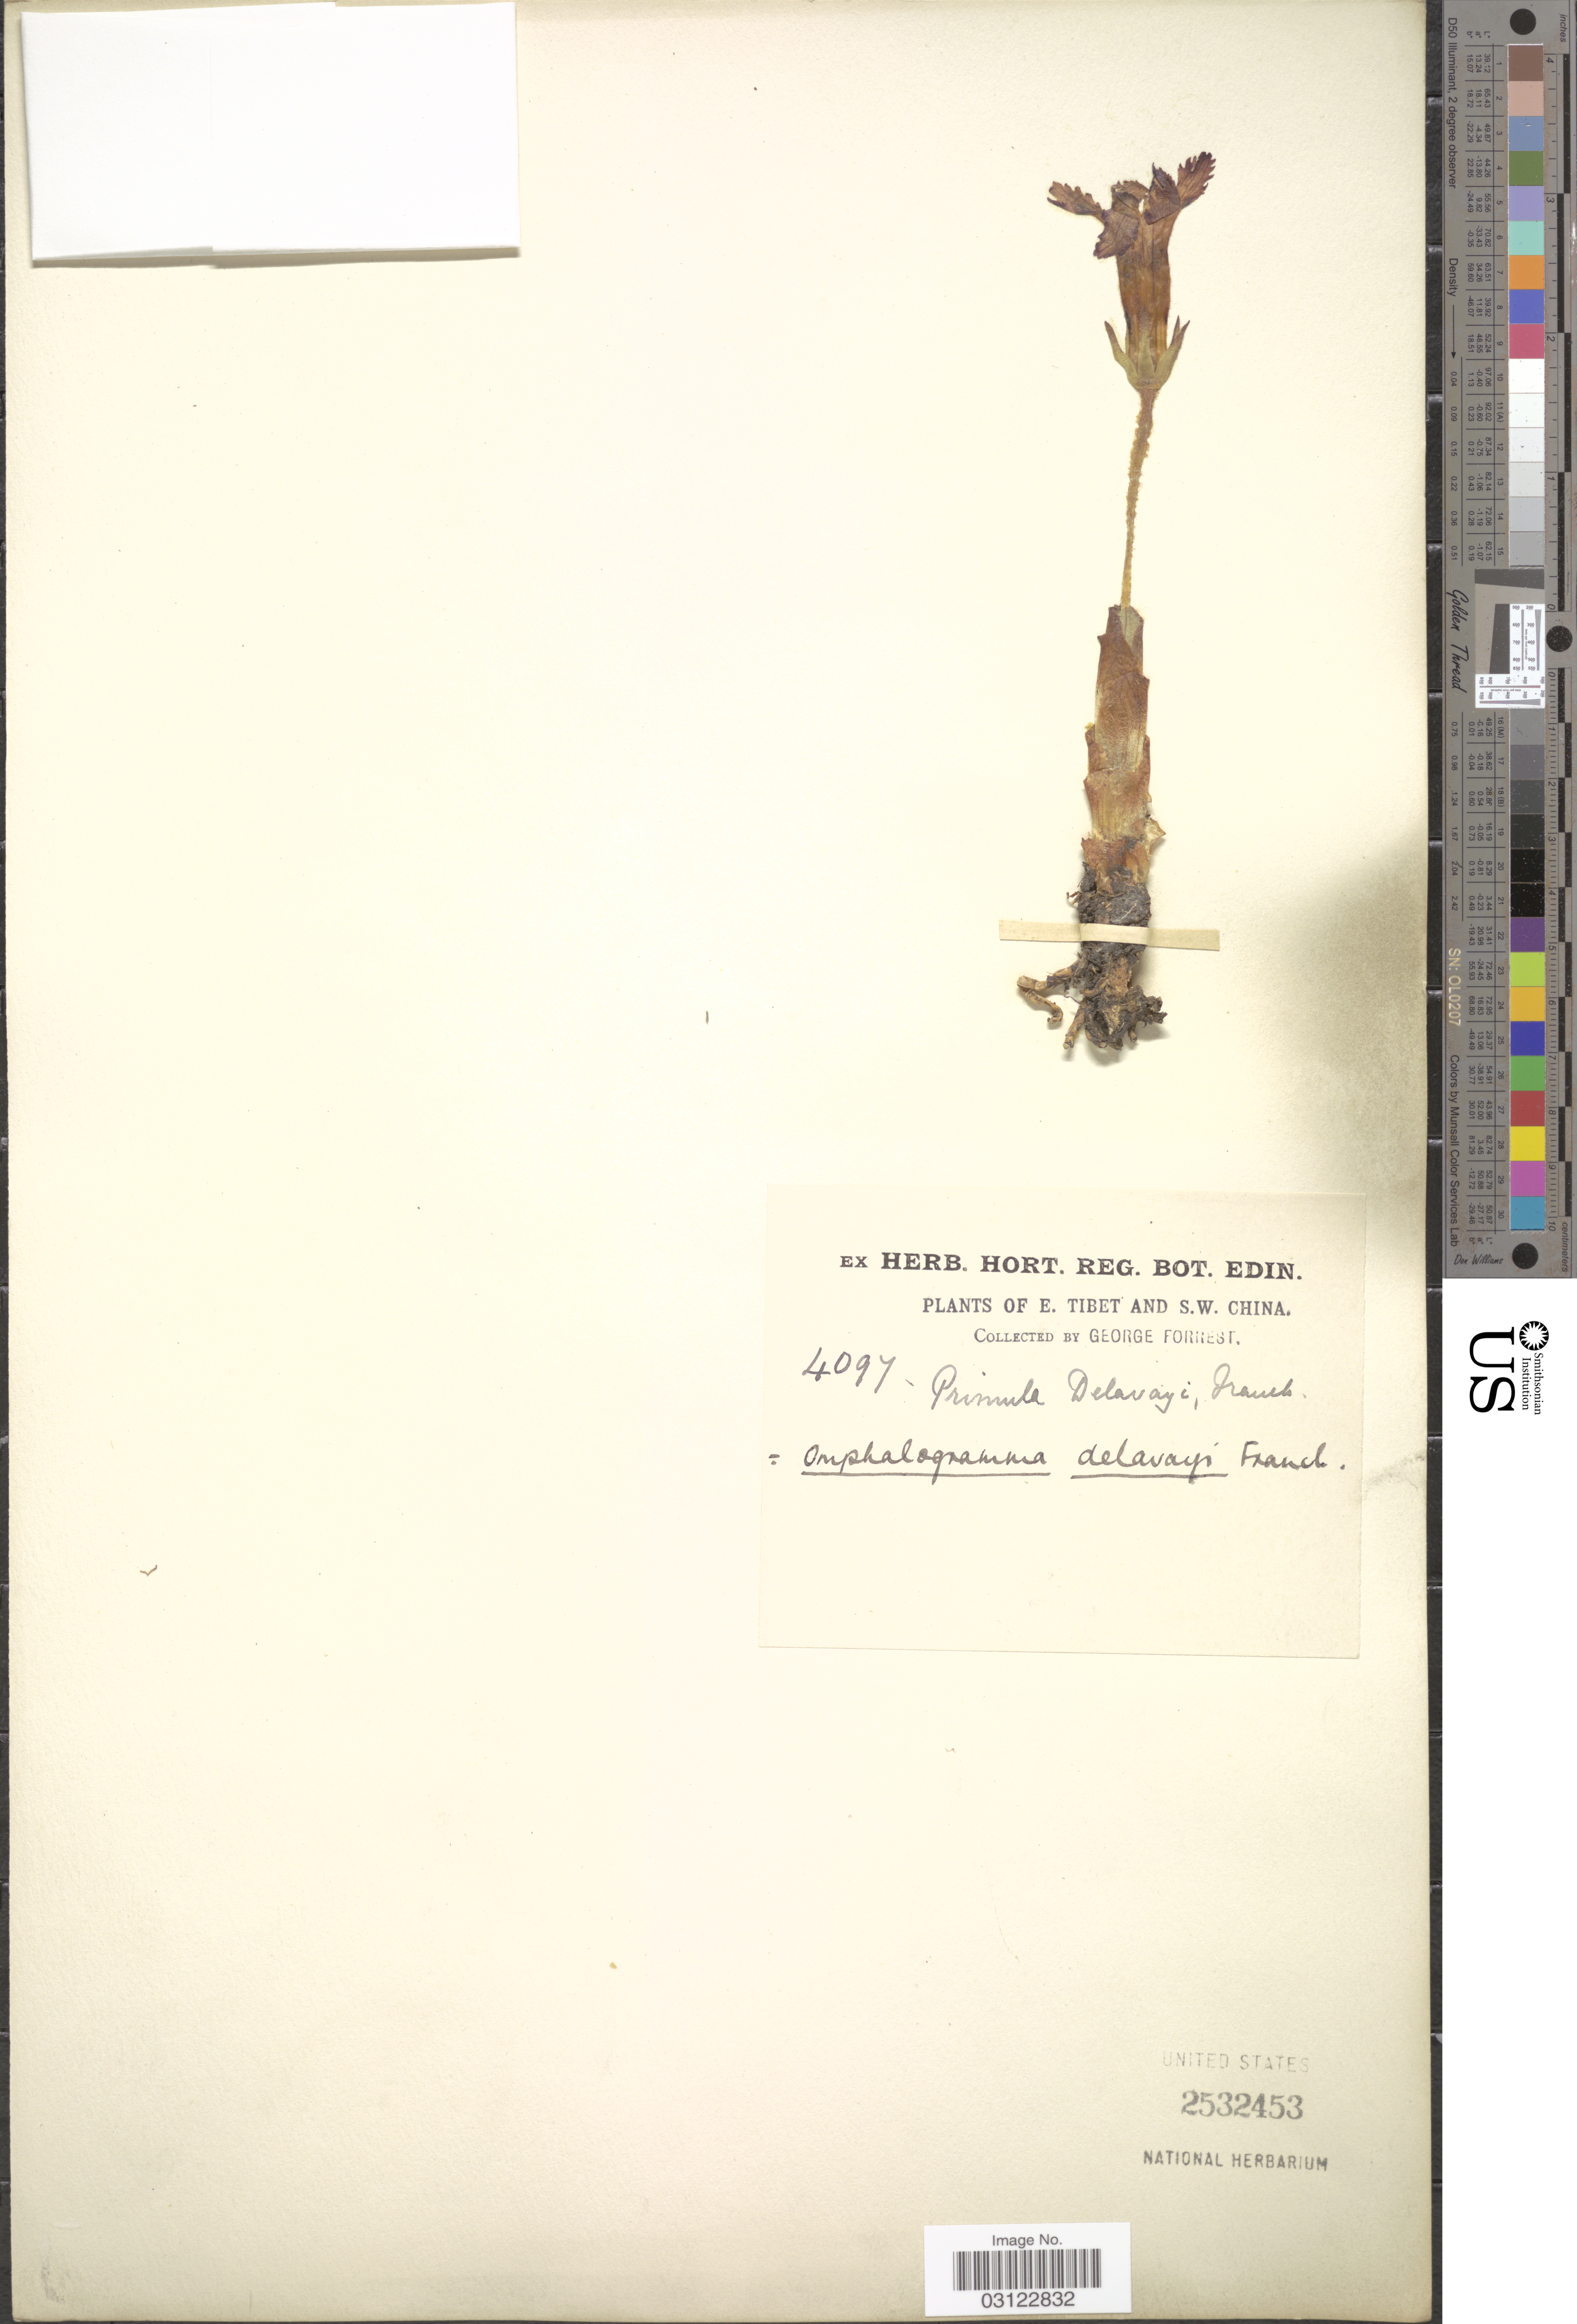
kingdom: Plantae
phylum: Tracheophyta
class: Magnoliopsida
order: Ericales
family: Primulaceae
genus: Omphalogramma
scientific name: Omphalogramma delavayi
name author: (Franch.) Franch.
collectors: G. Forrest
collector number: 4097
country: China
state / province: Xizang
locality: E. Tibet and S.W. China.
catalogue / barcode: US 2532453